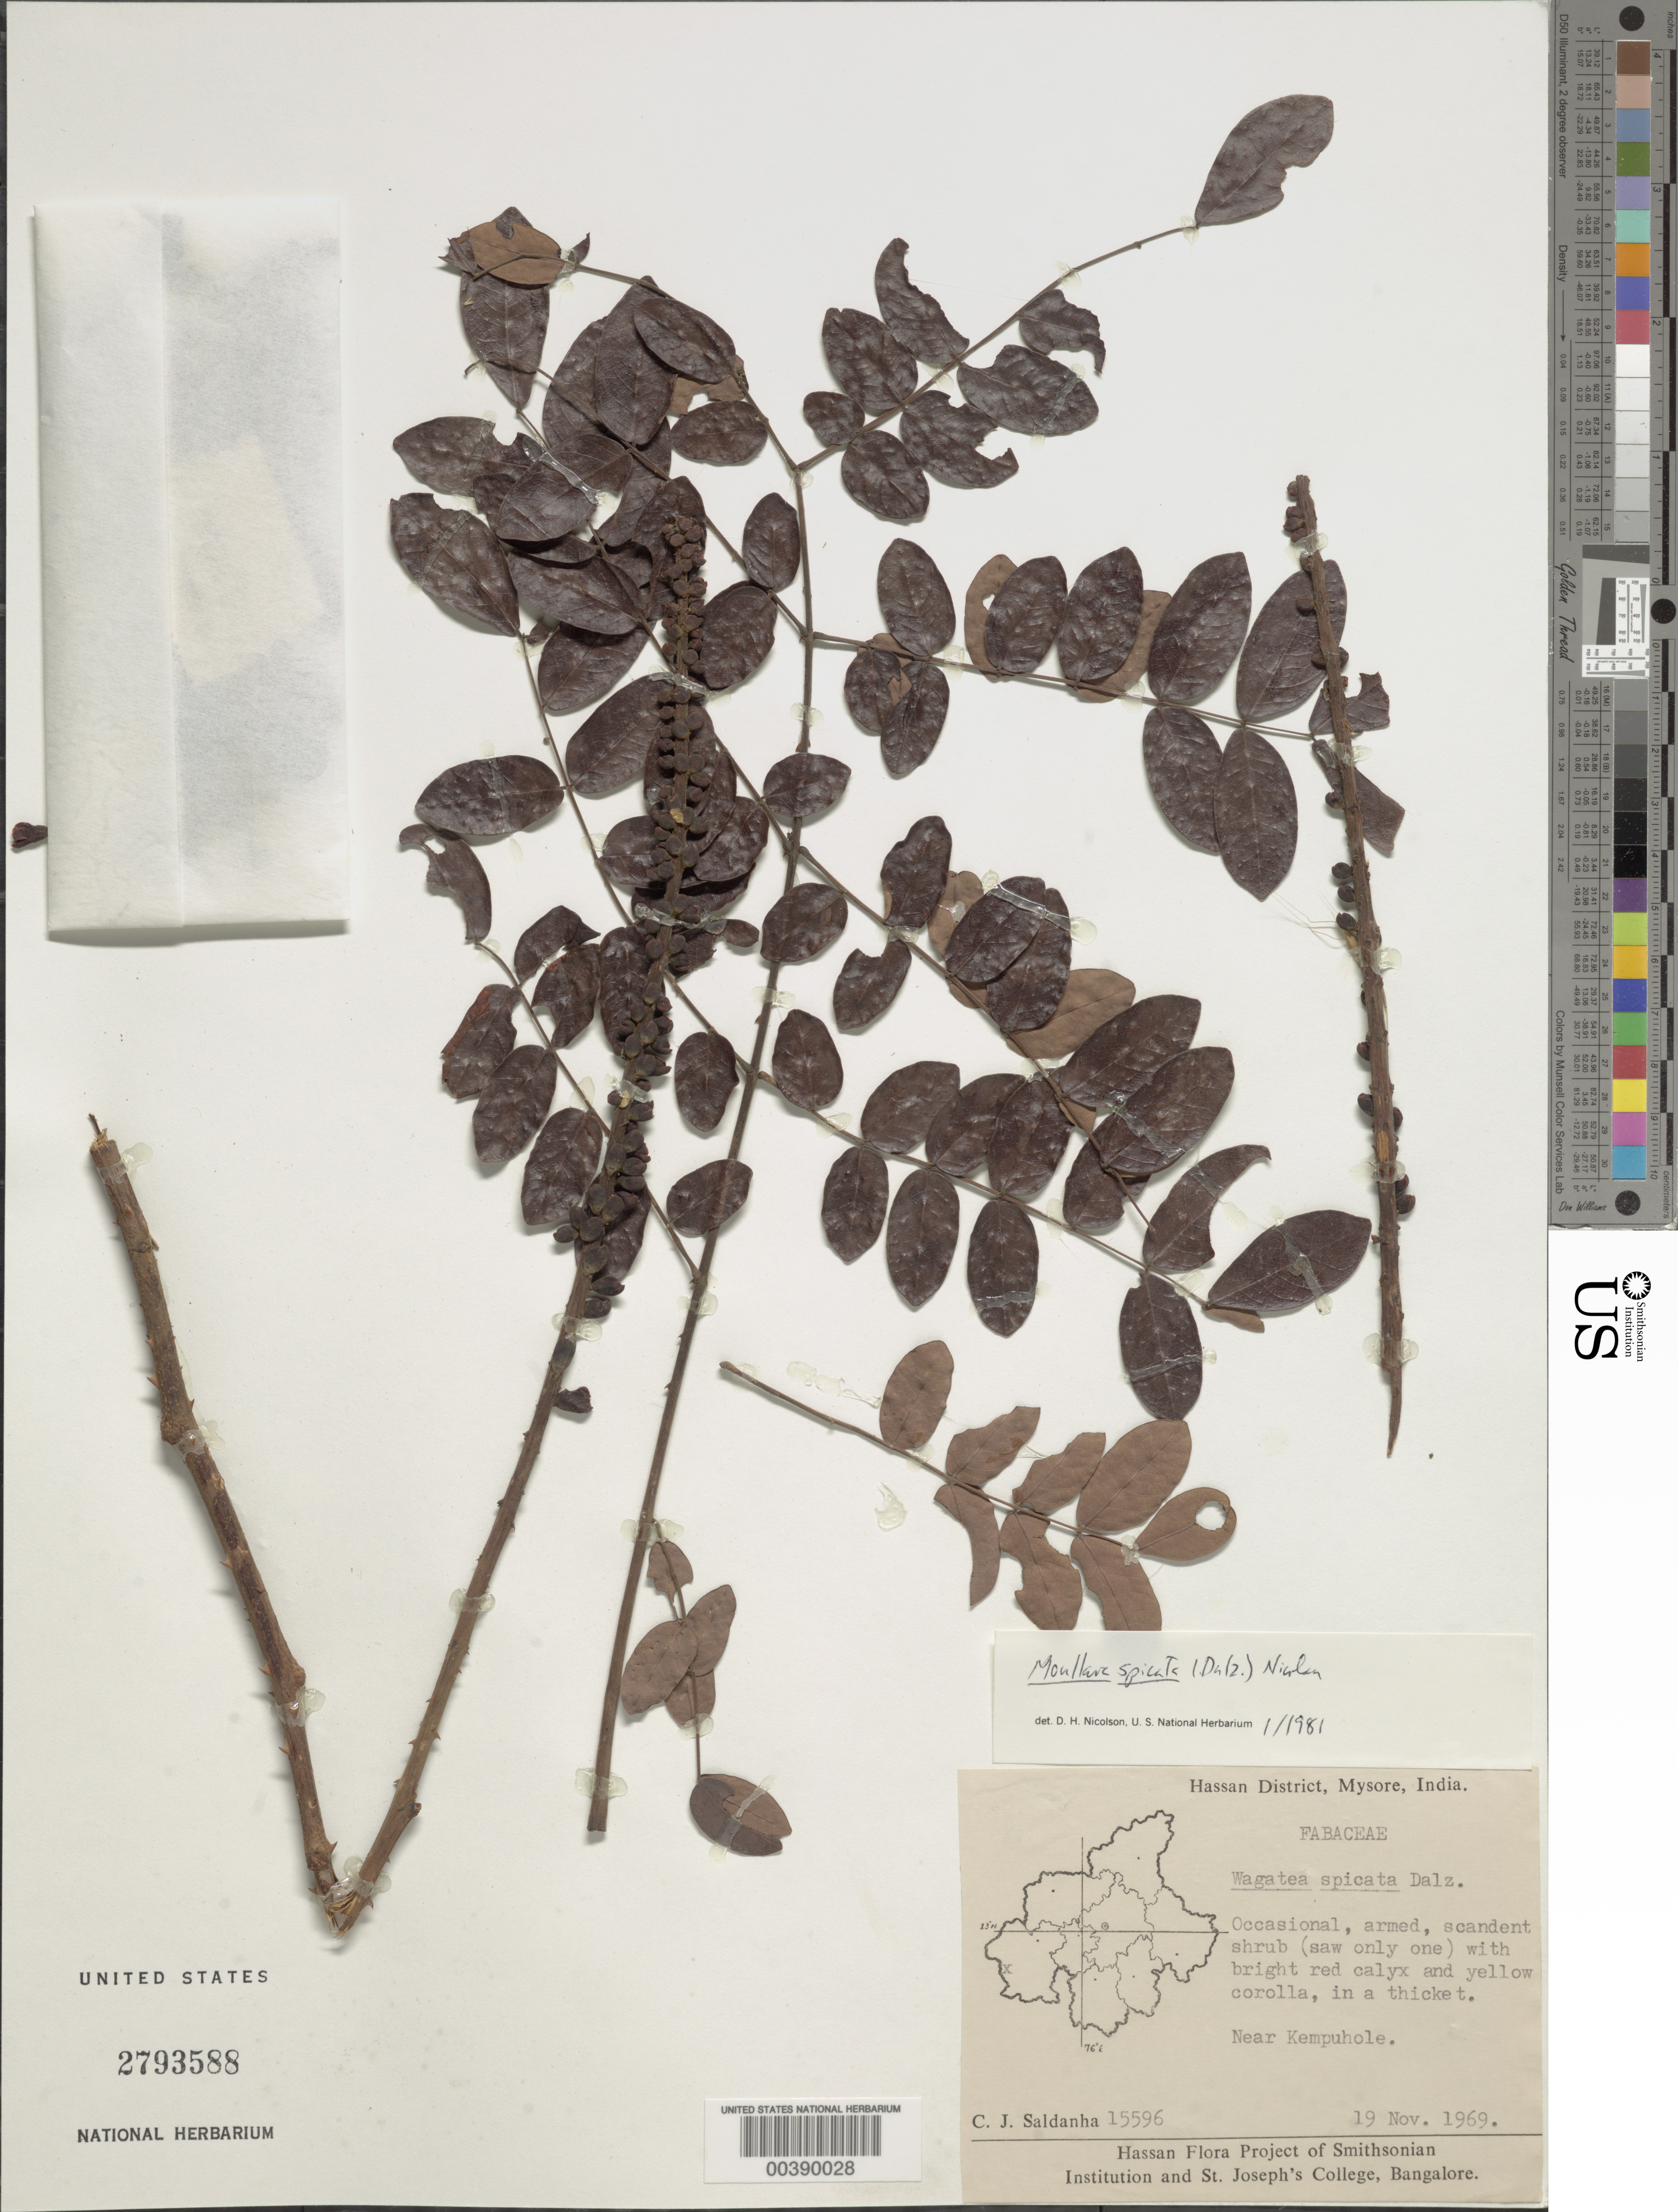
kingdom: Plantae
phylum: Tracheophyta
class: Magnoliopsida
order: Fabales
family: Fabaceae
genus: Moullava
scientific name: Moullava spicata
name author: (Dalzell ex Wight) Nicolson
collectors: C. J. Saldanha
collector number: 15596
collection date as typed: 19 Nov 1969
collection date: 1969-11-19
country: India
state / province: Karnataka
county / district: Hassan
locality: Near kempuhole, mysore state [mysore state = karnataka.]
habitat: In a thicket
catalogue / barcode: US 2793588